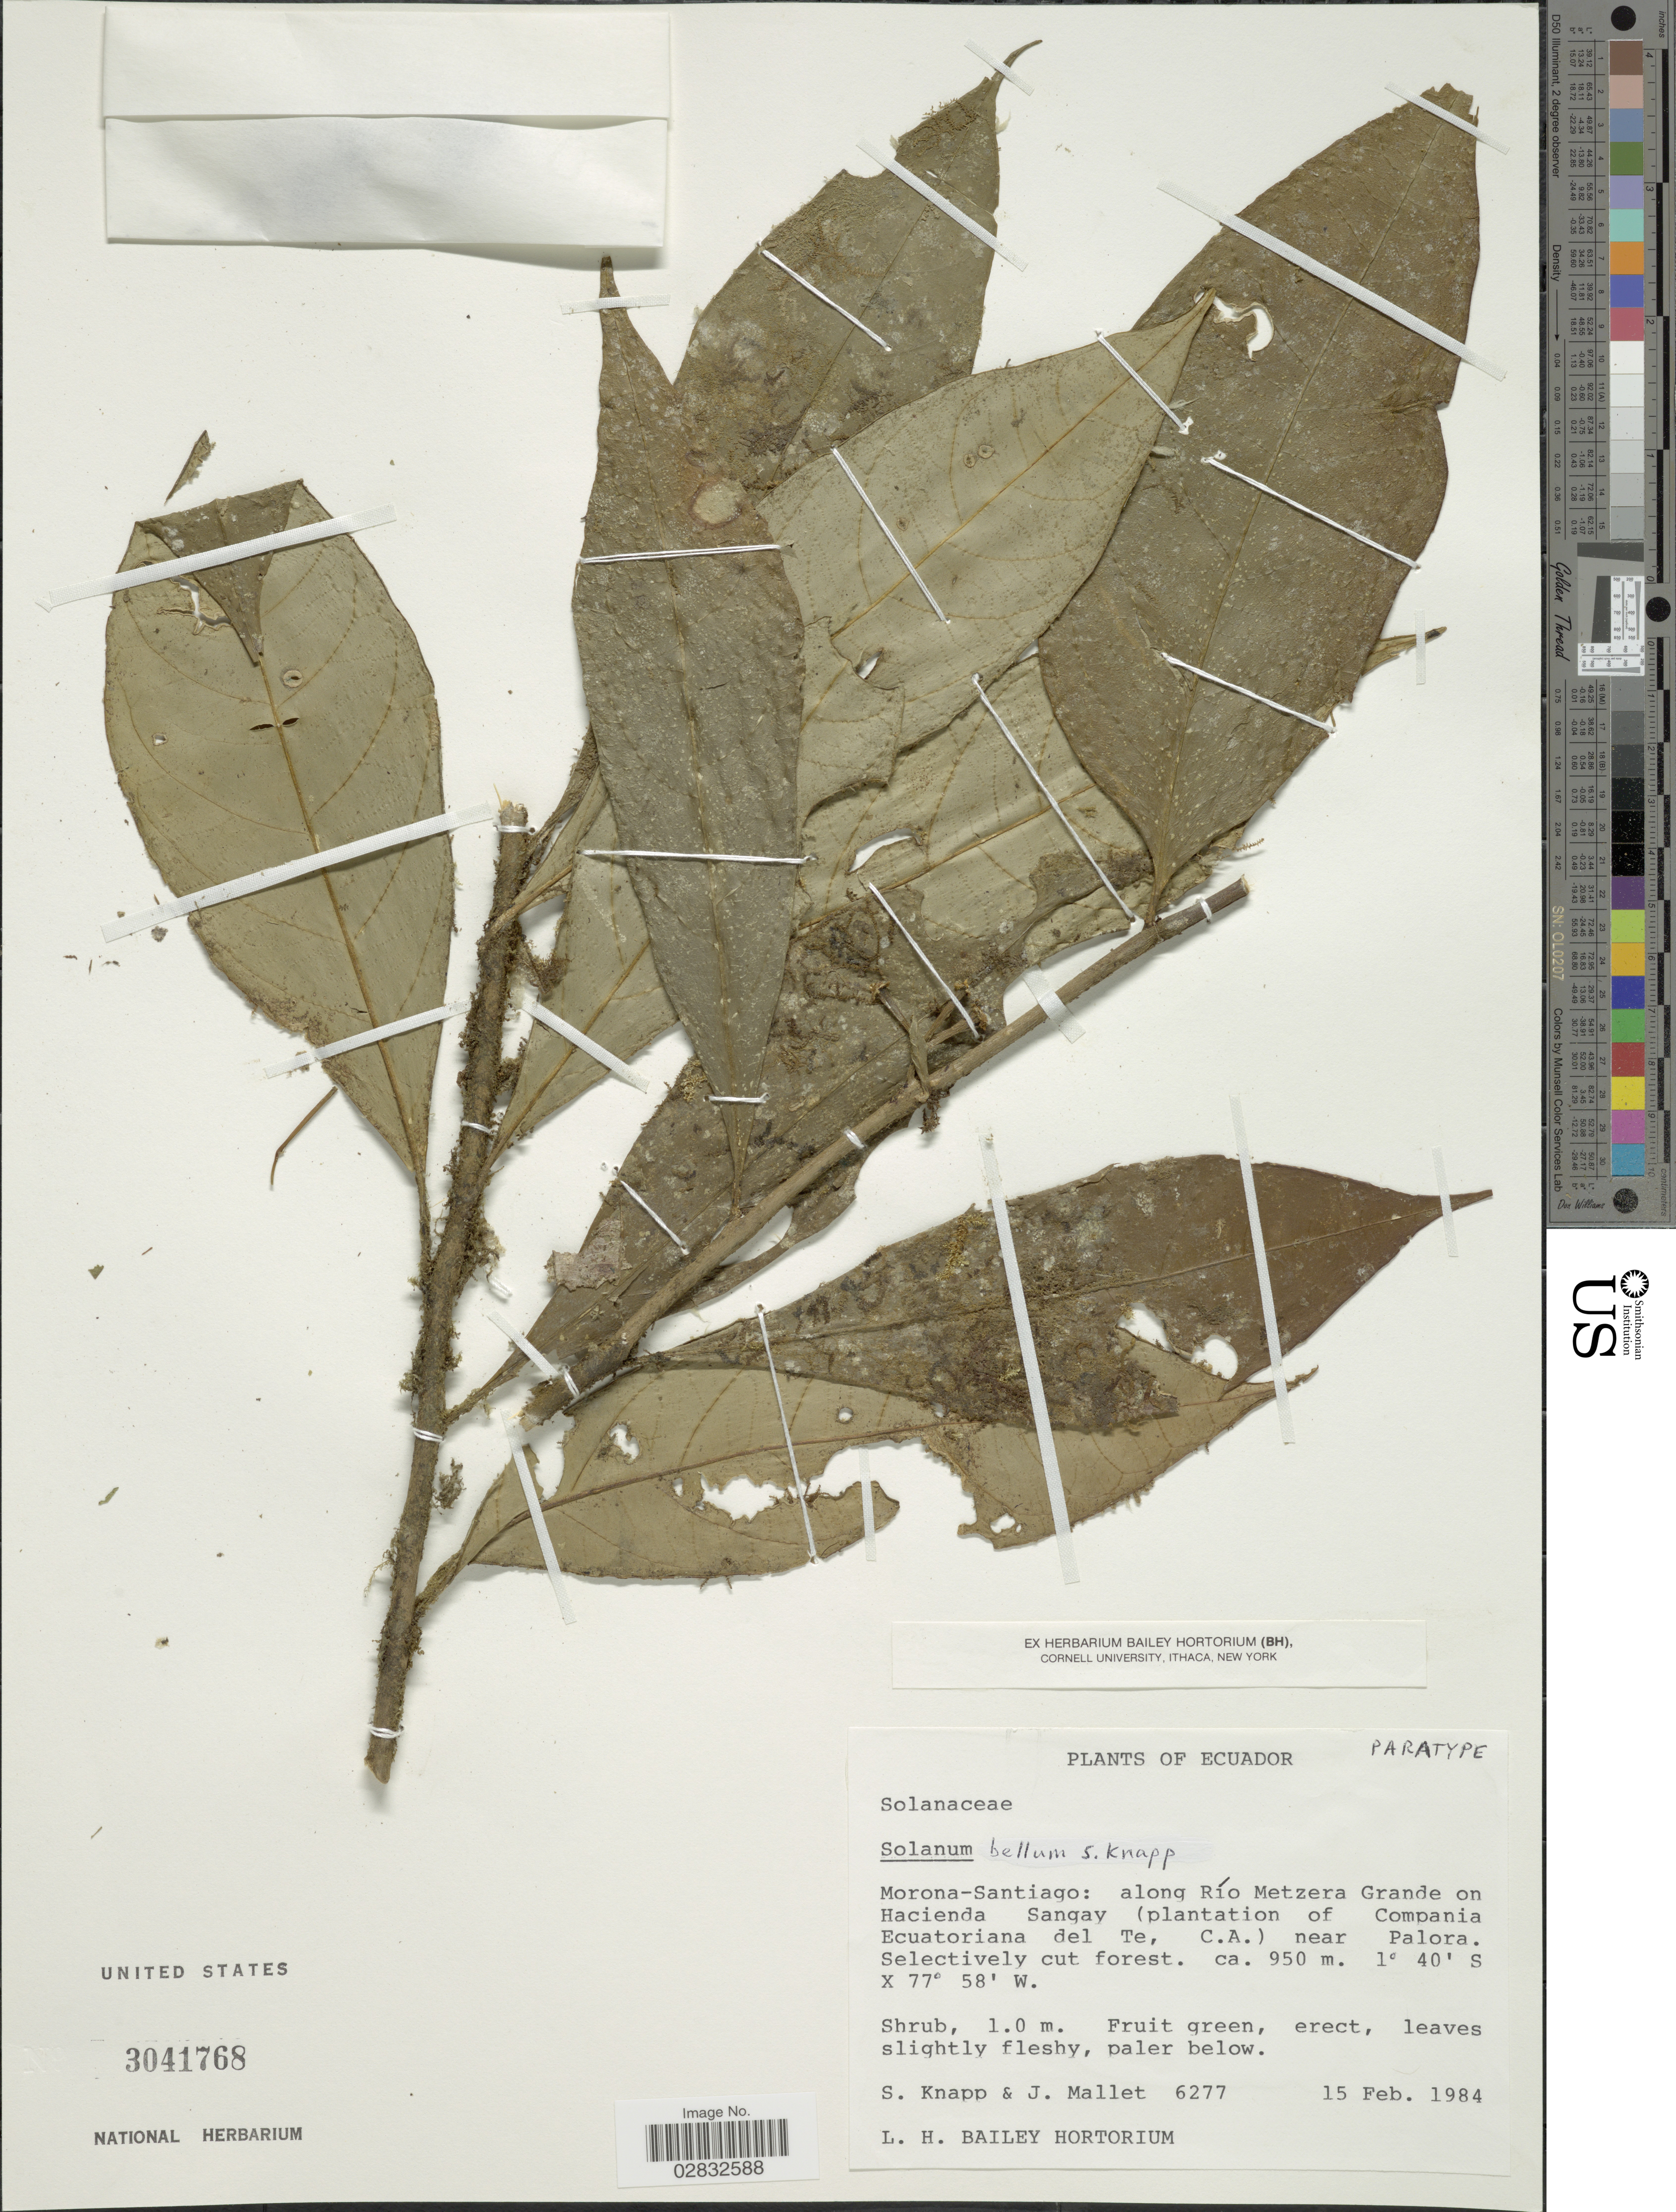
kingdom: Plantae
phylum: Tracheophyta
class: Magnoliopsida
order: Solanales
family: Solanaceae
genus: Solanum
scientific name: Solanum bellum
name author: S. Knapp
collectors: S. Knapp & J. Mallet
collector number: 6277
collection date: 1984-02-15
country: Ecuador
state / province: Morona-Santiago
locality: Along Río Metzera Grande on Hacienda Sangay (plantation of Compania Ecuatoriana del Te, C.A.) near Palora.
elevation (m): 950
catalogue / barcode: US 3041768